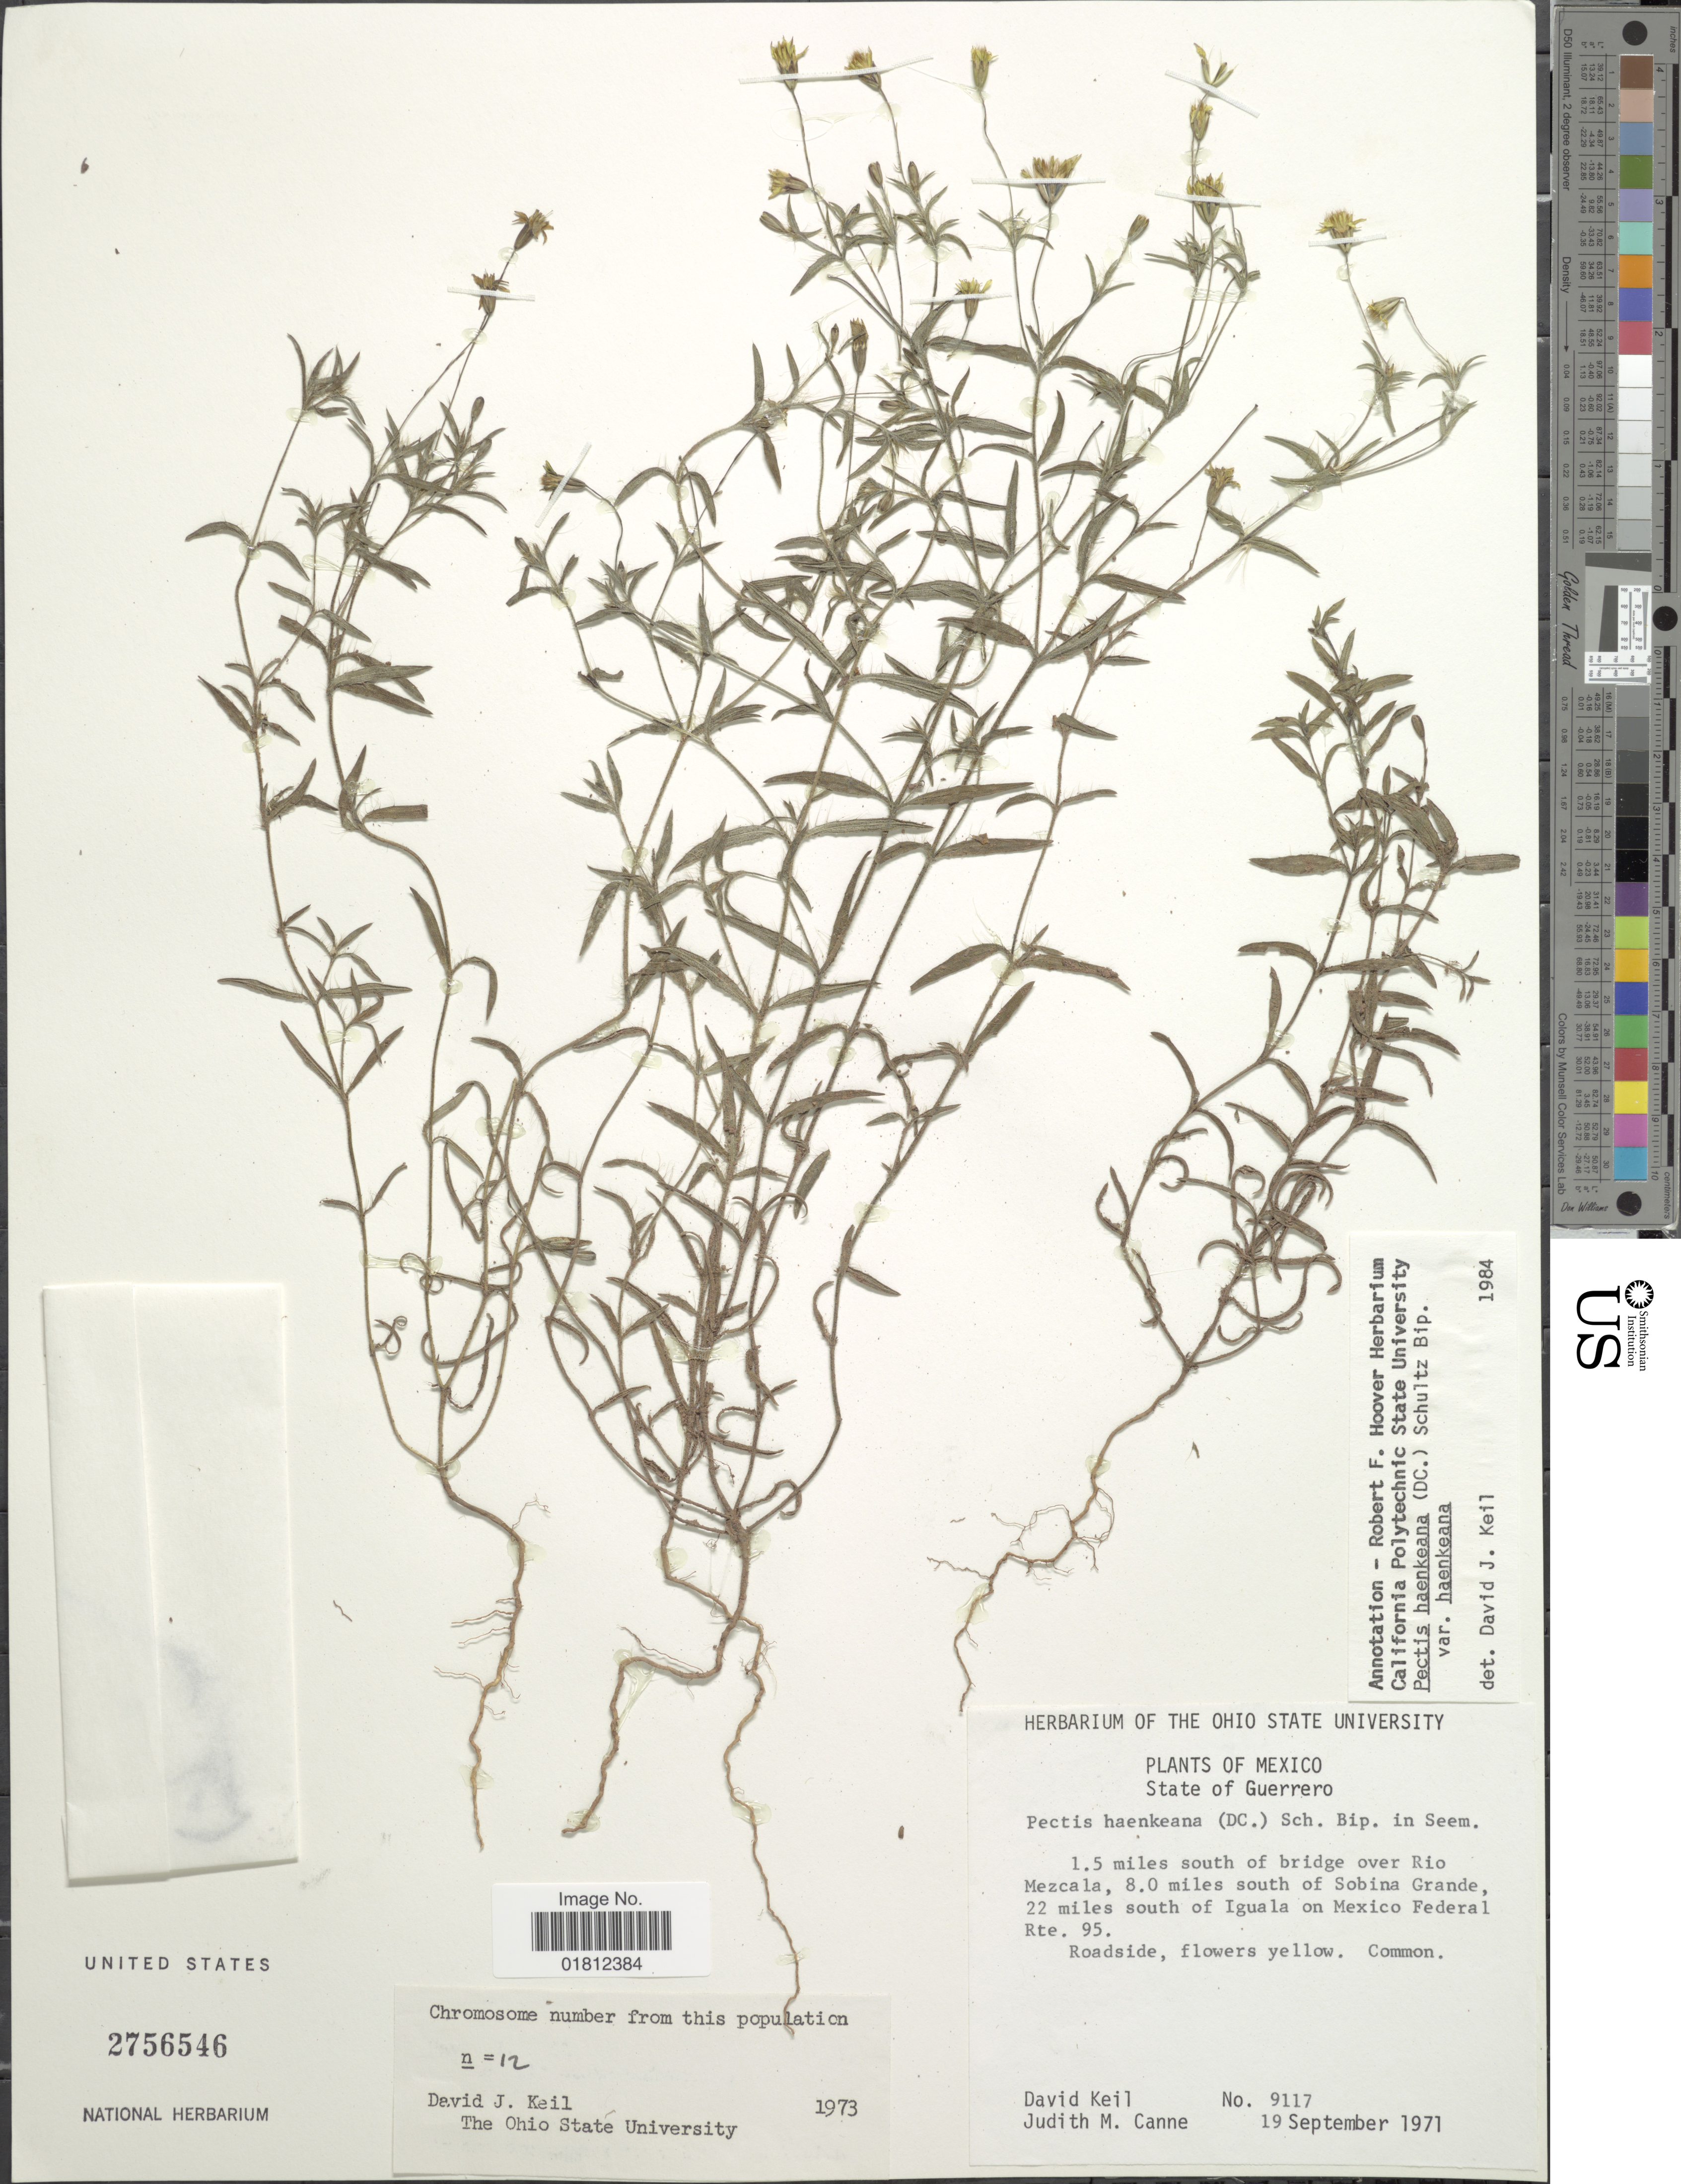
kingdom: Plantae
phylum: Tracheophyta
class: Magnoliopsida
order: Asterales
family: Asteraceae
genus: Pectis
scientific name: Pectis haenkeana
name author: (DC.) Sch. Bip.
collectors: D. J. Keil & J. M. Canne-Hilliker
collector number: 9117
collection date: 1971-09-19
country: Mexico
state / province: Guerrero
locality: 1.5 miles south of bridge over Rio Mezcala, 8.0 miles south of Sobina Grande, 22 miles south of Iguala on Mexico Federal, Rte 95, roadside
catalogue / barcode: US 2756546